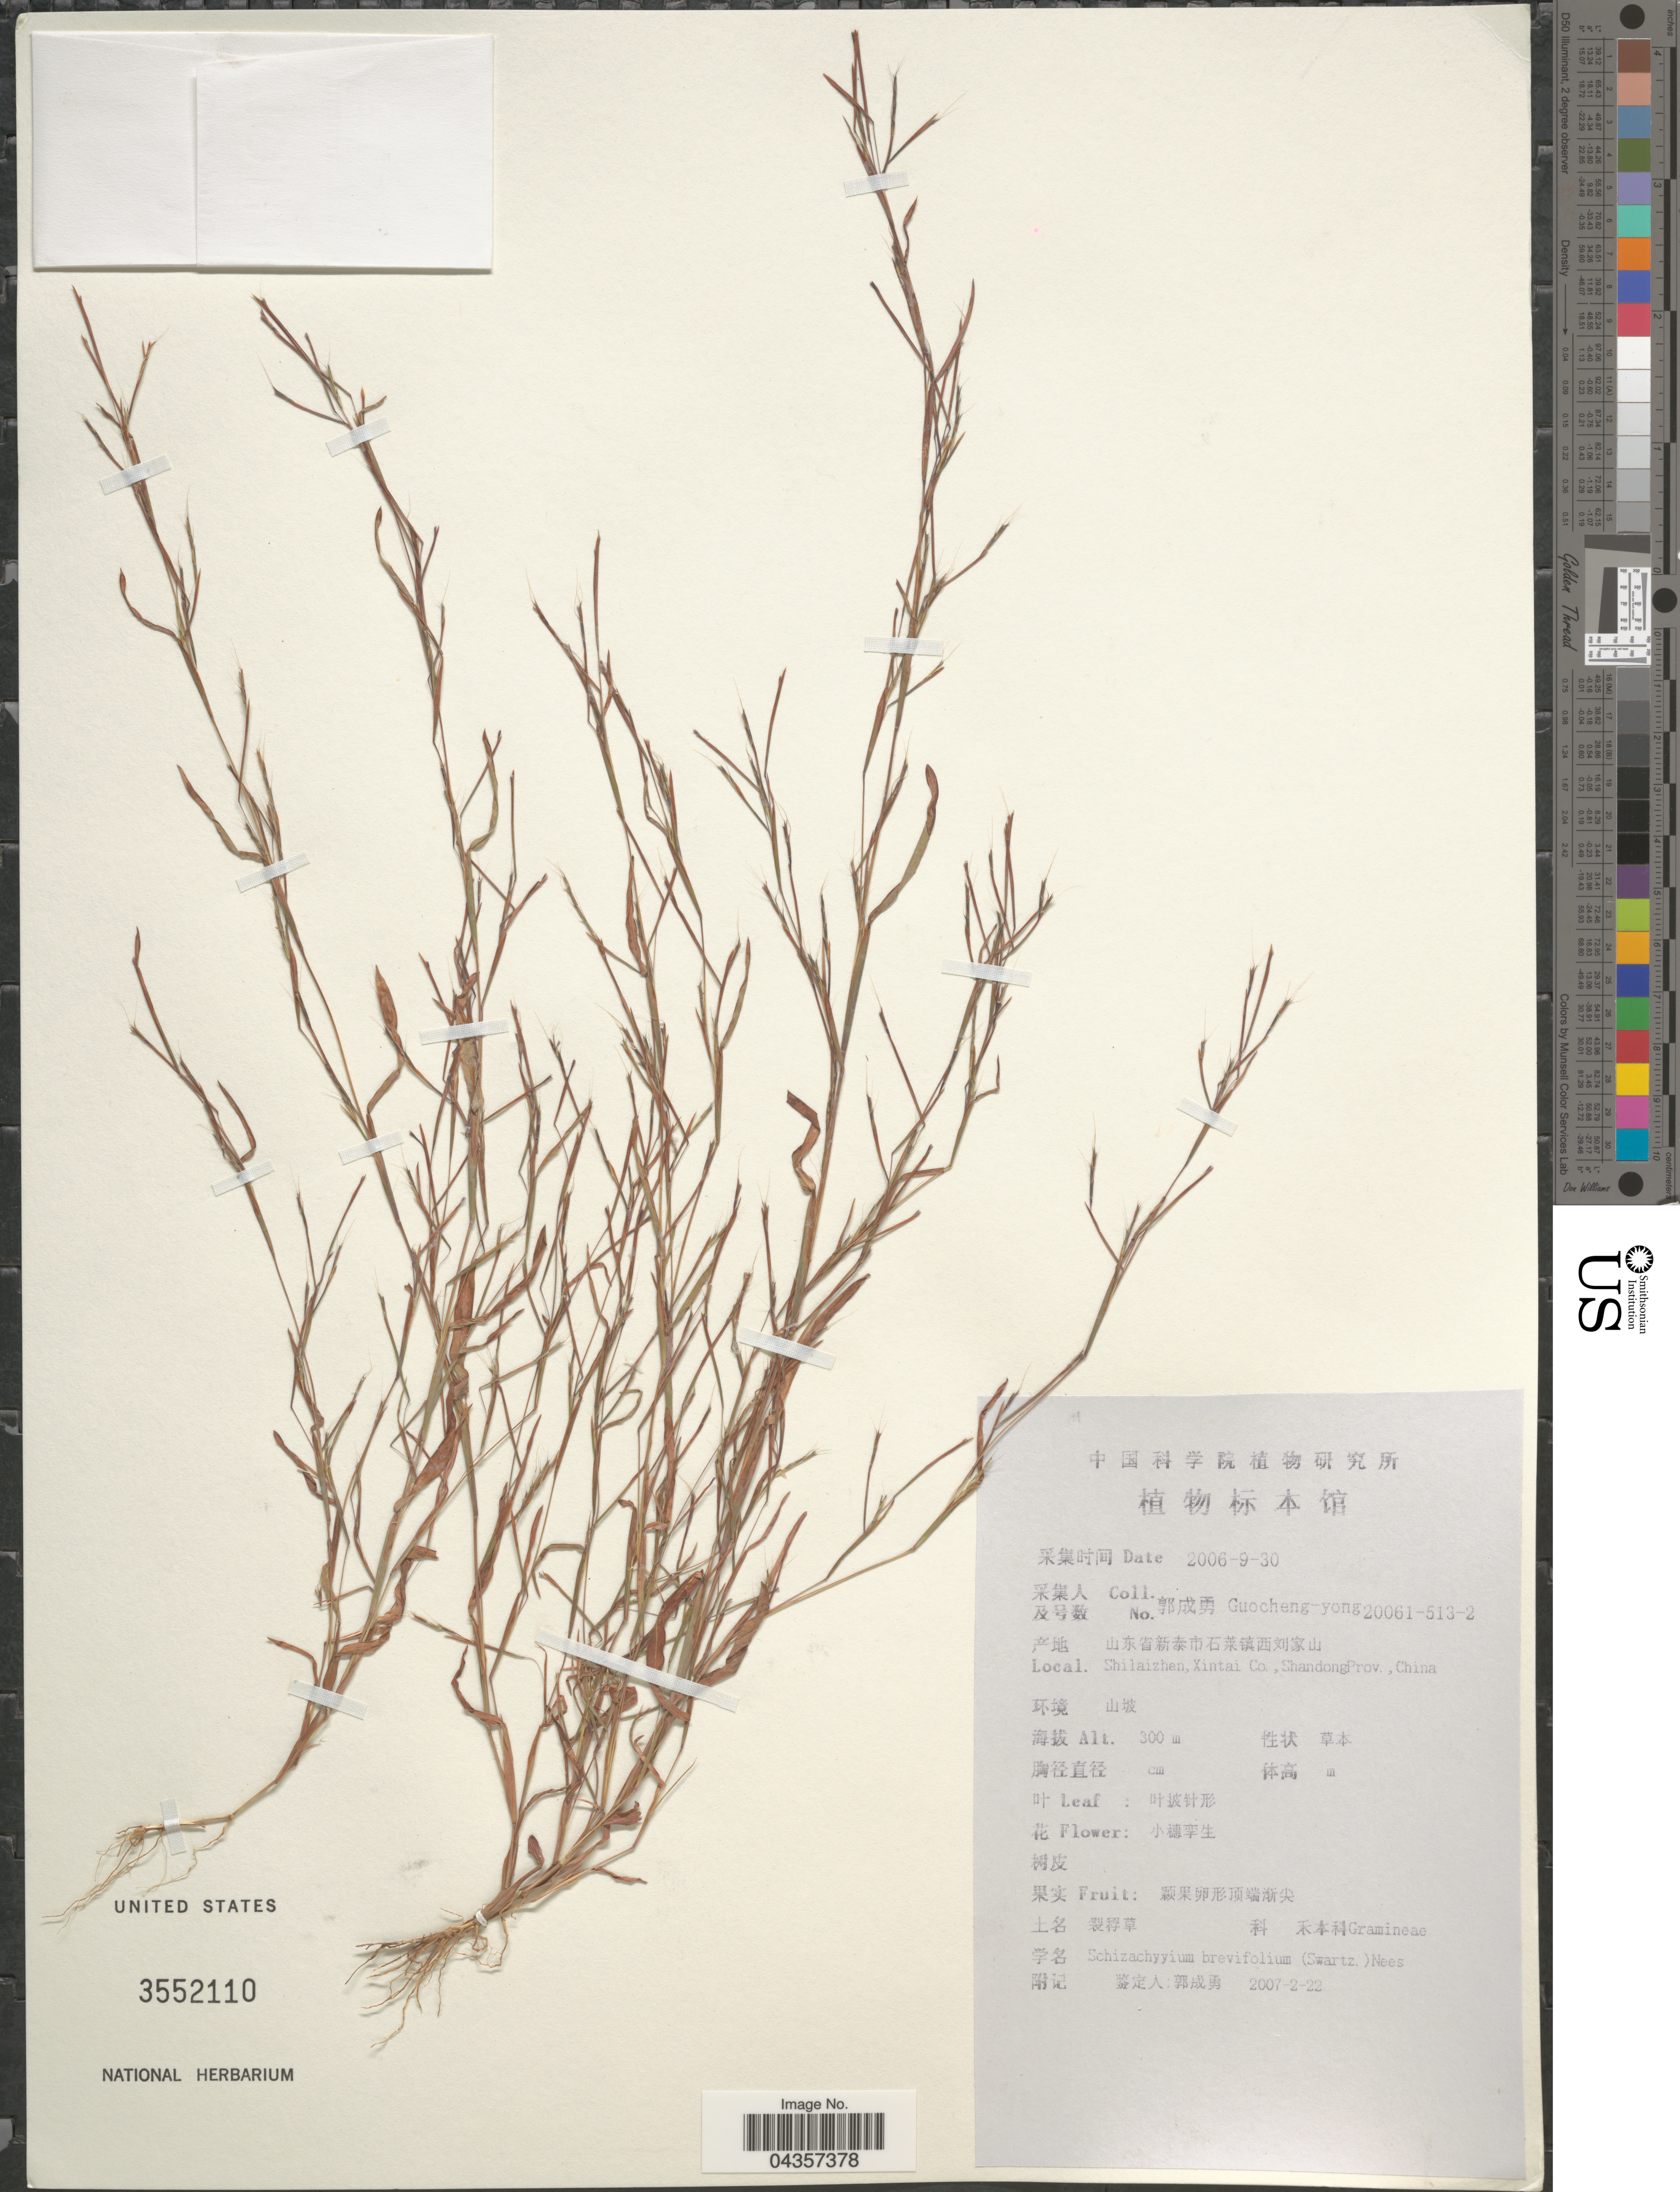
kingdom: Plantae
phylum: Tracheophyta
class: Liliopsida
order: Poales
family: Poaceae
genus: Schizachyrium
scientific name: Schizachyrium brevifolium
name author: (Sw.) Nees ex Büse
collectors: Guo cheng-yong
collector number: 20061-513-2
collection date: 2006-09-30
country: China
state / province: Shandong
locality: Shilaizhen, Xintai Co.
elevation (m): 300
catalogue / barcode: US 3552110